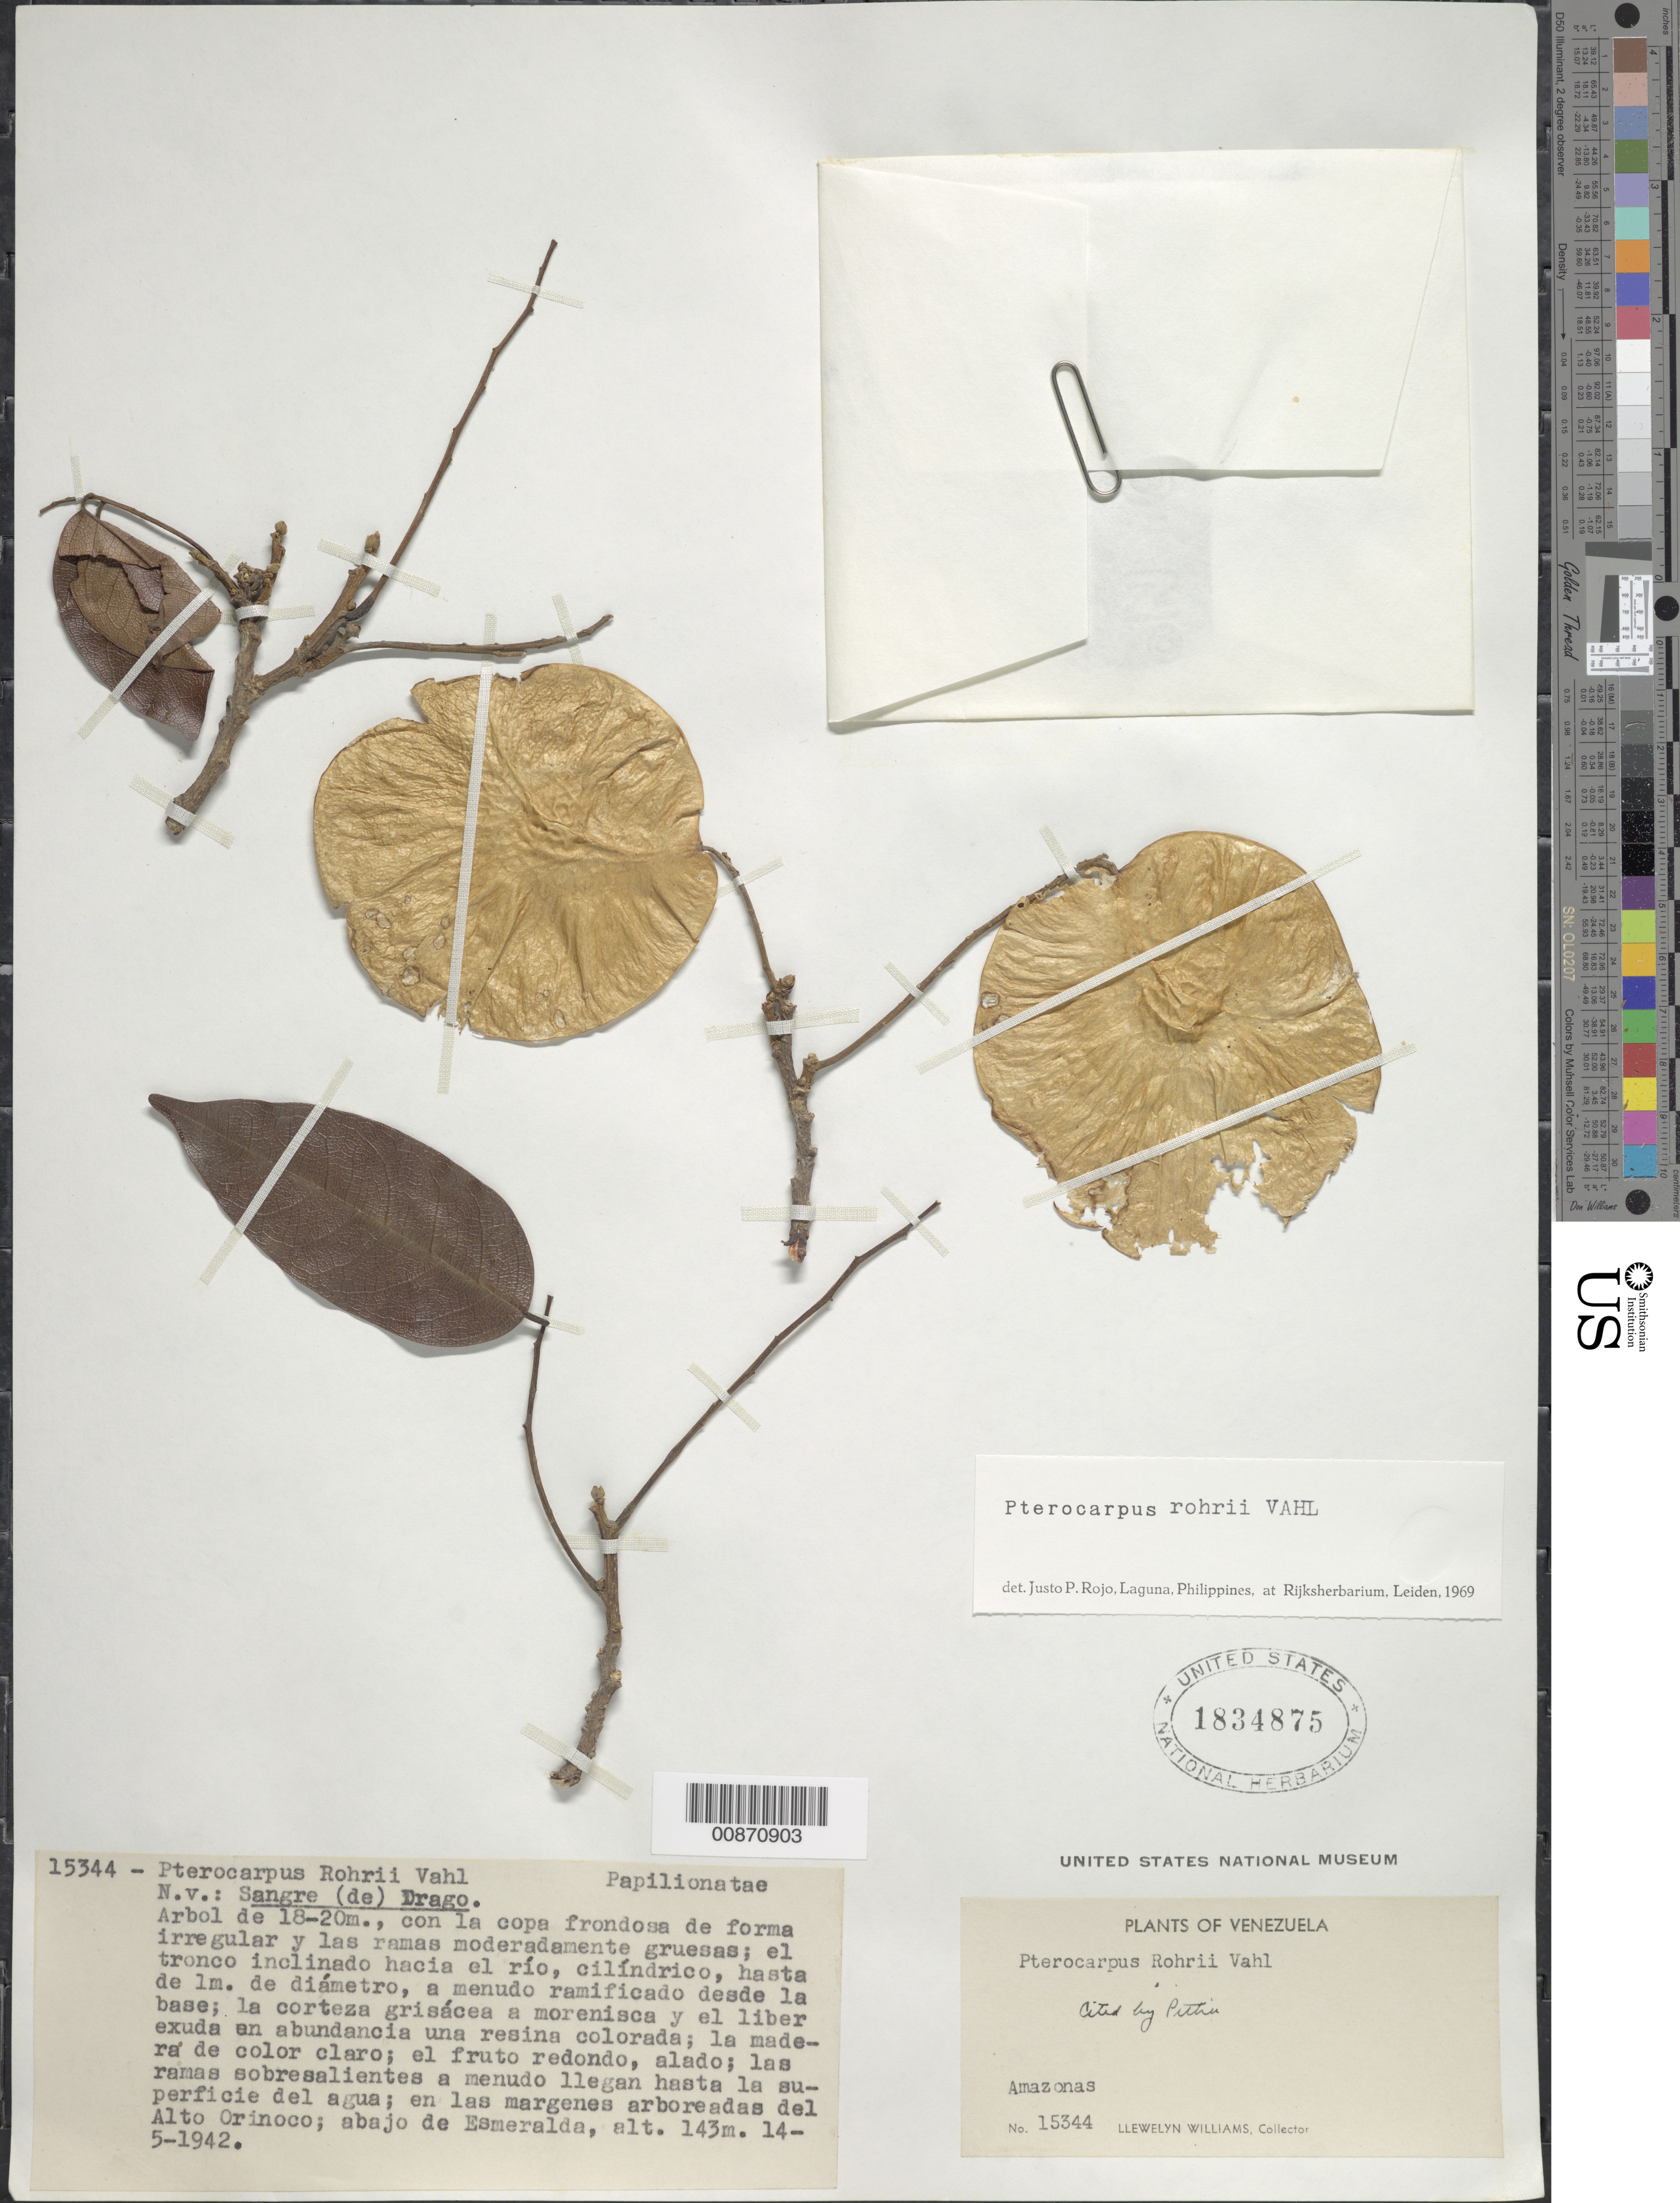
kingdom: Plantae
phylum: Tracheophyta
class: Magnoliopsida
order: Fabales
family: Fabaceae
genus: Pterocarpus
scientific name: Pterocarpus rohrii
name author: Vahl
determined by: Rojo, Justo P., (L), Nationaal Herbarium Nederland, Leiden University branch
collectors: Ll. Williams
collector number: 15344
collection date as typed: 14-May-42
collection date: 1942-05-14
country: Venezuela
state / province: Amazonas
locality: Esmeralda, Alto Orinoco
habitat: Margen arboreada del rio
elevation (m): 143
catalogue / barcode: US 1834875